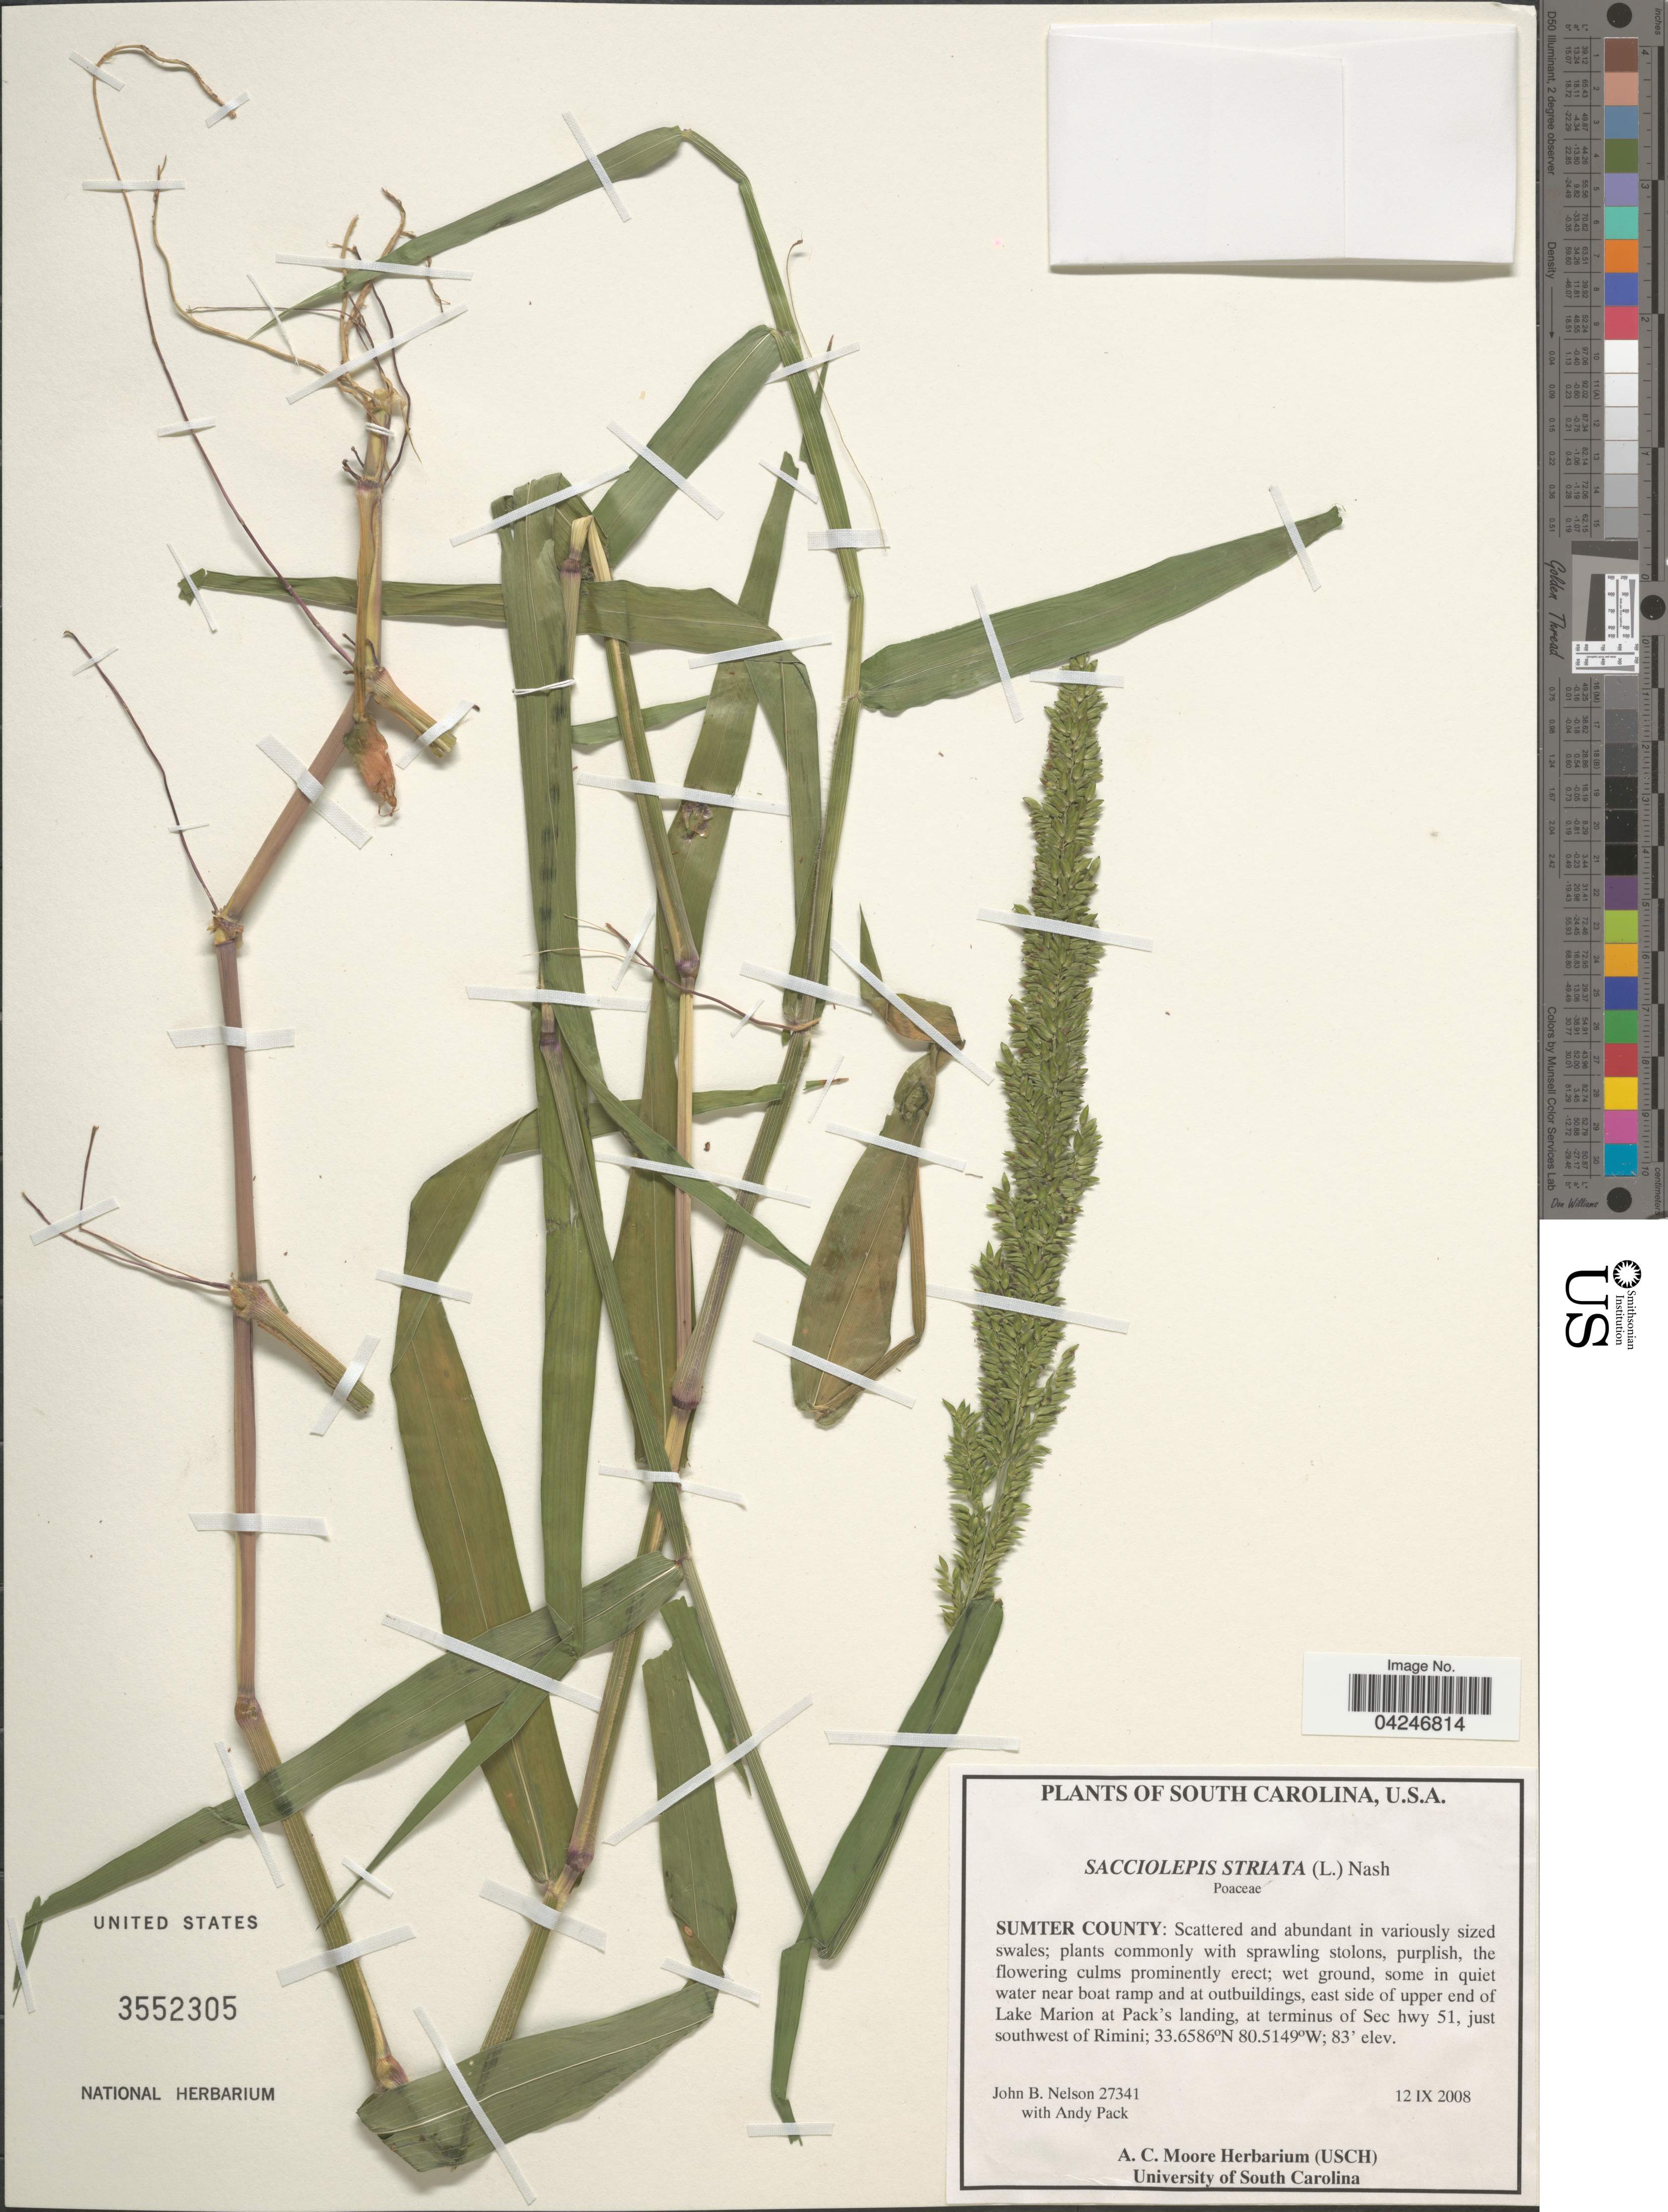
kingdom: Plantae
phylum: Tracheophyta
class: Liliopsida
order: Poales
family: Poaceae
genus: Sacciolepis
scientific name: Sacciolepis striata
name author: (L.) Nash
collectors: J. B. Nelson & A. Pack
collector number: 27341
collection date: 2008-09-12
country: United States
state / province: South Carolina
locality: Sumter County: east side of upper end of Lake Marion at Pack's landing, at terminus of Sec hwy 51, just southwest of Rimini.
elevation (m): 25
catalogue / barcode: US 3552305